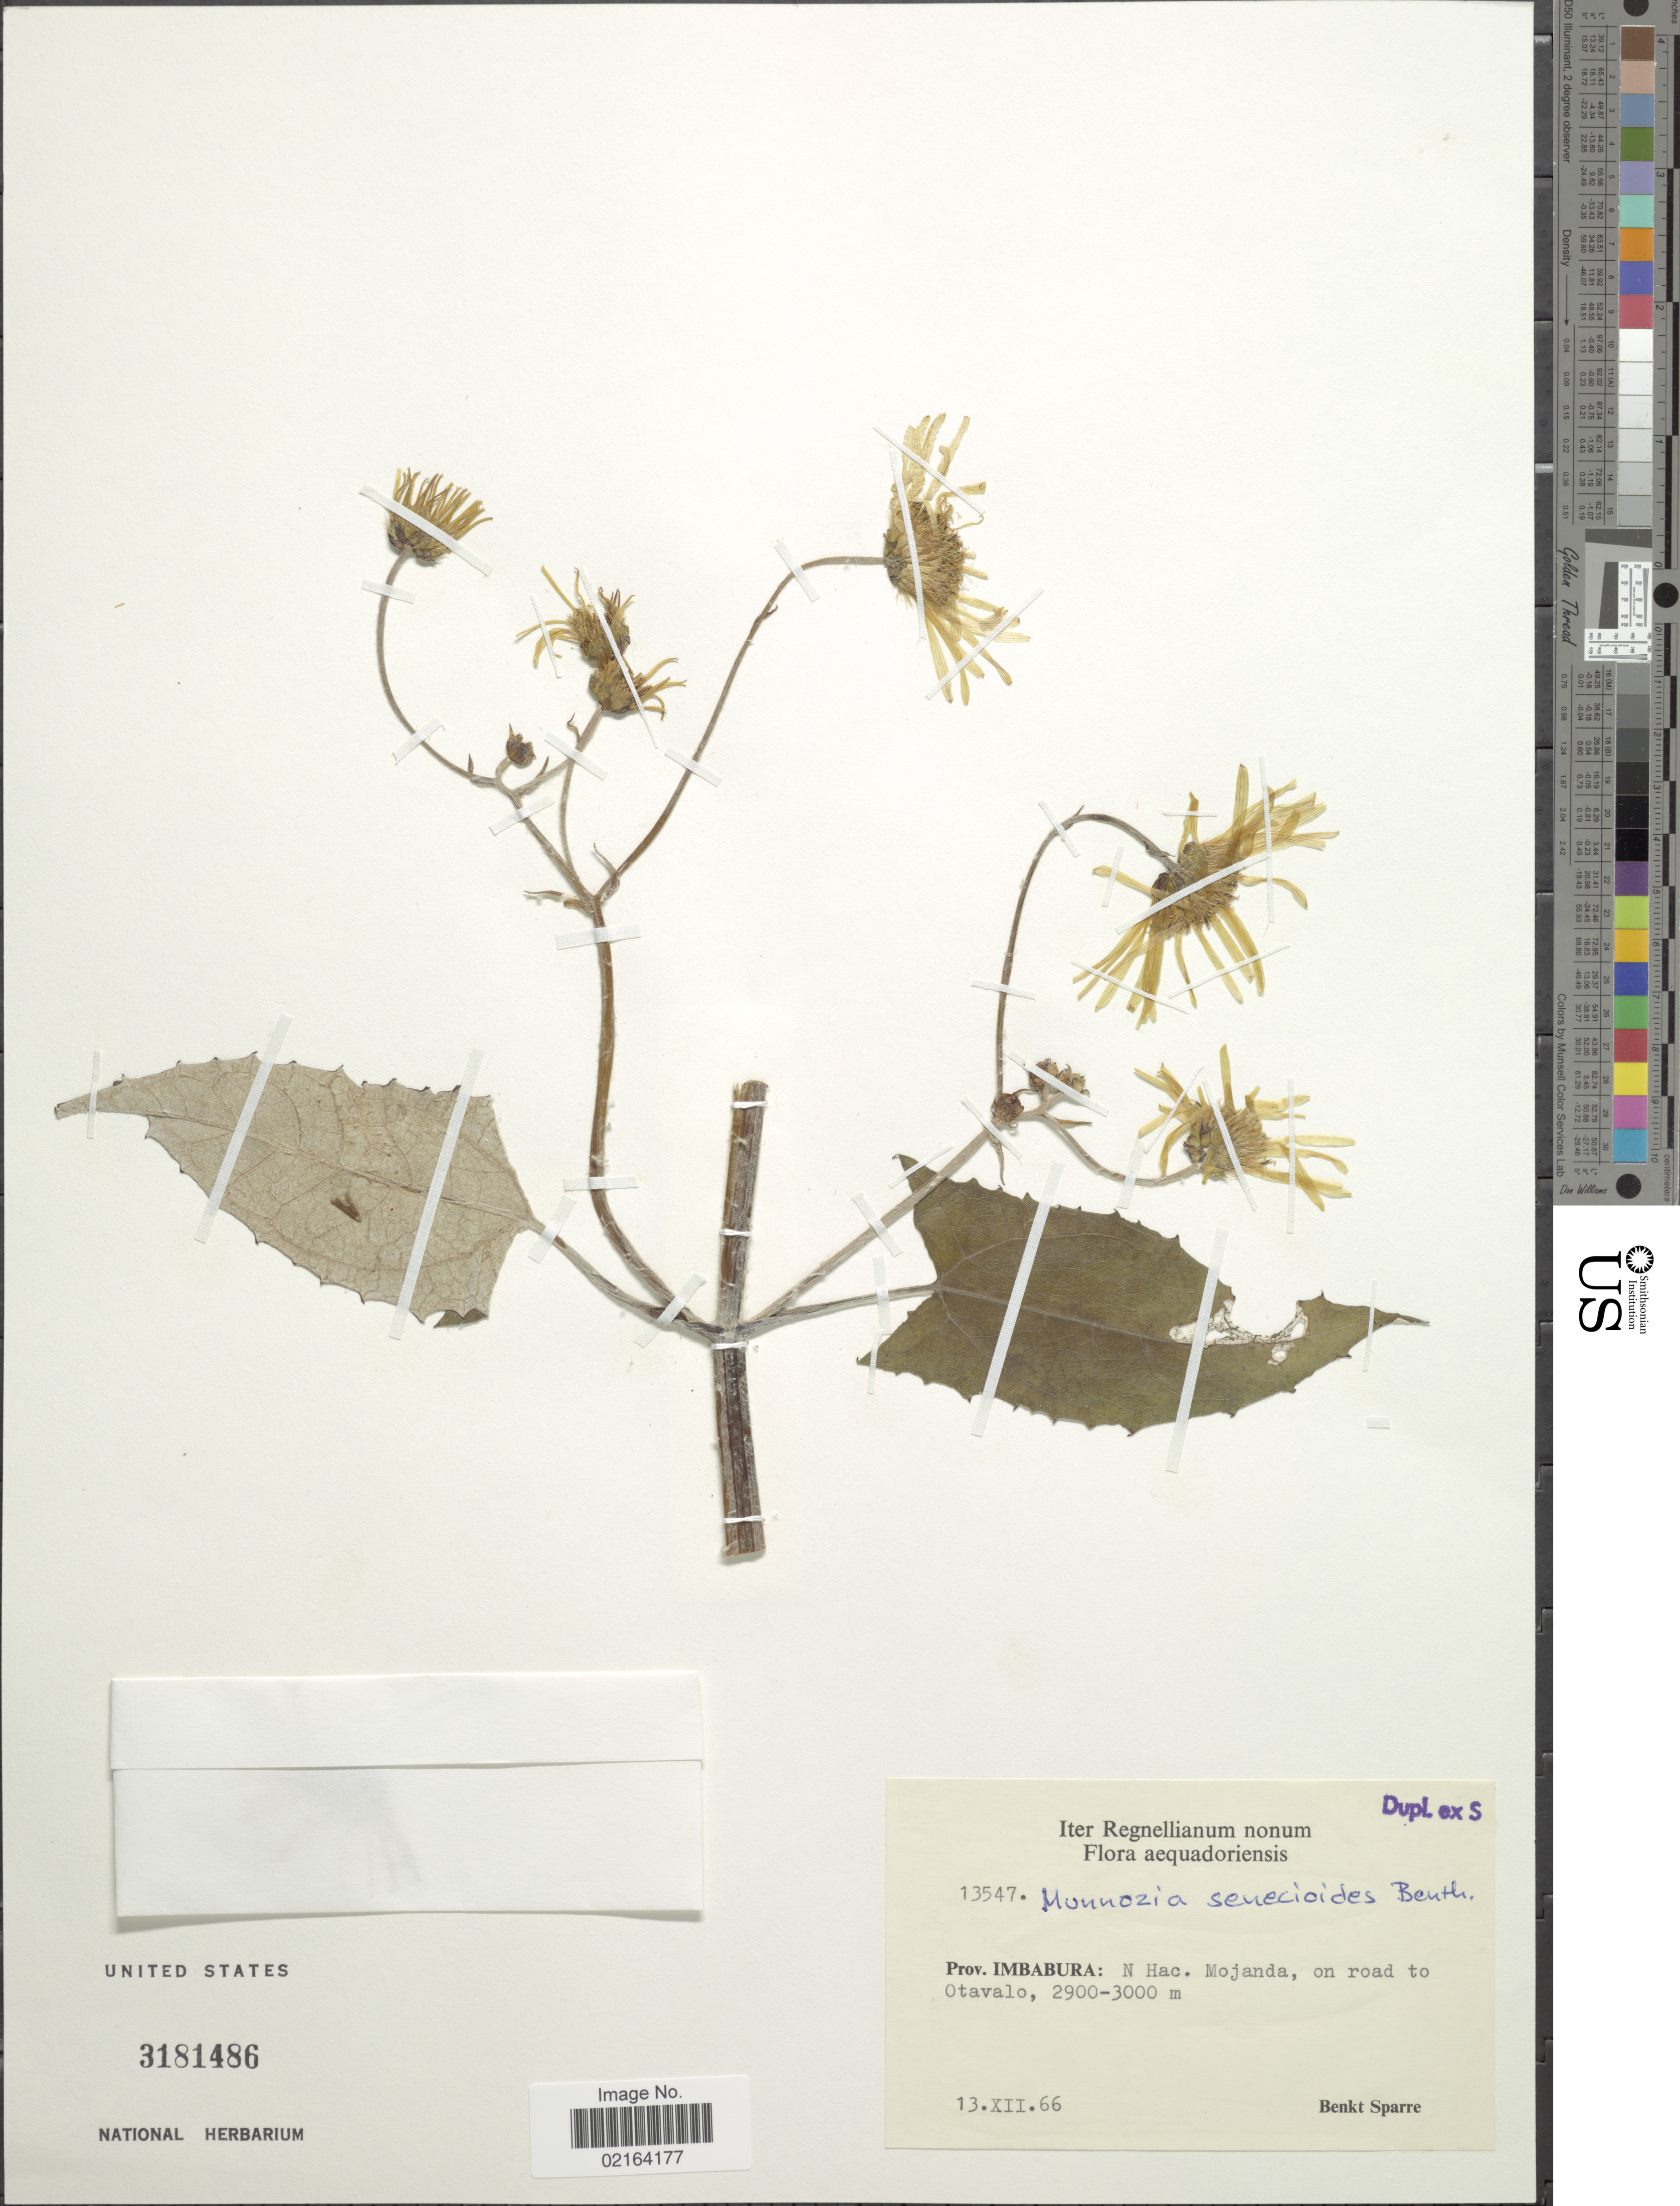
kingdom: Plantae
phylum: Tracheophyta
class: Magnoliopsida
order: Asterales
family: Asteraceae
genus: Munnozia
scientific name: Munnozia senecionidis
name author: Benth.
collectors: B. Sparre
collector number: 13547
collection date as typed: Transcribed d/m/y: 13/12/66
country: Ecuador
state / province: Imbabura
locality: Prov. Imbabura: N Hac. Mojanda, on road to Otavalo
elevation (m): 2900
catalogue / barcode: US 3181486